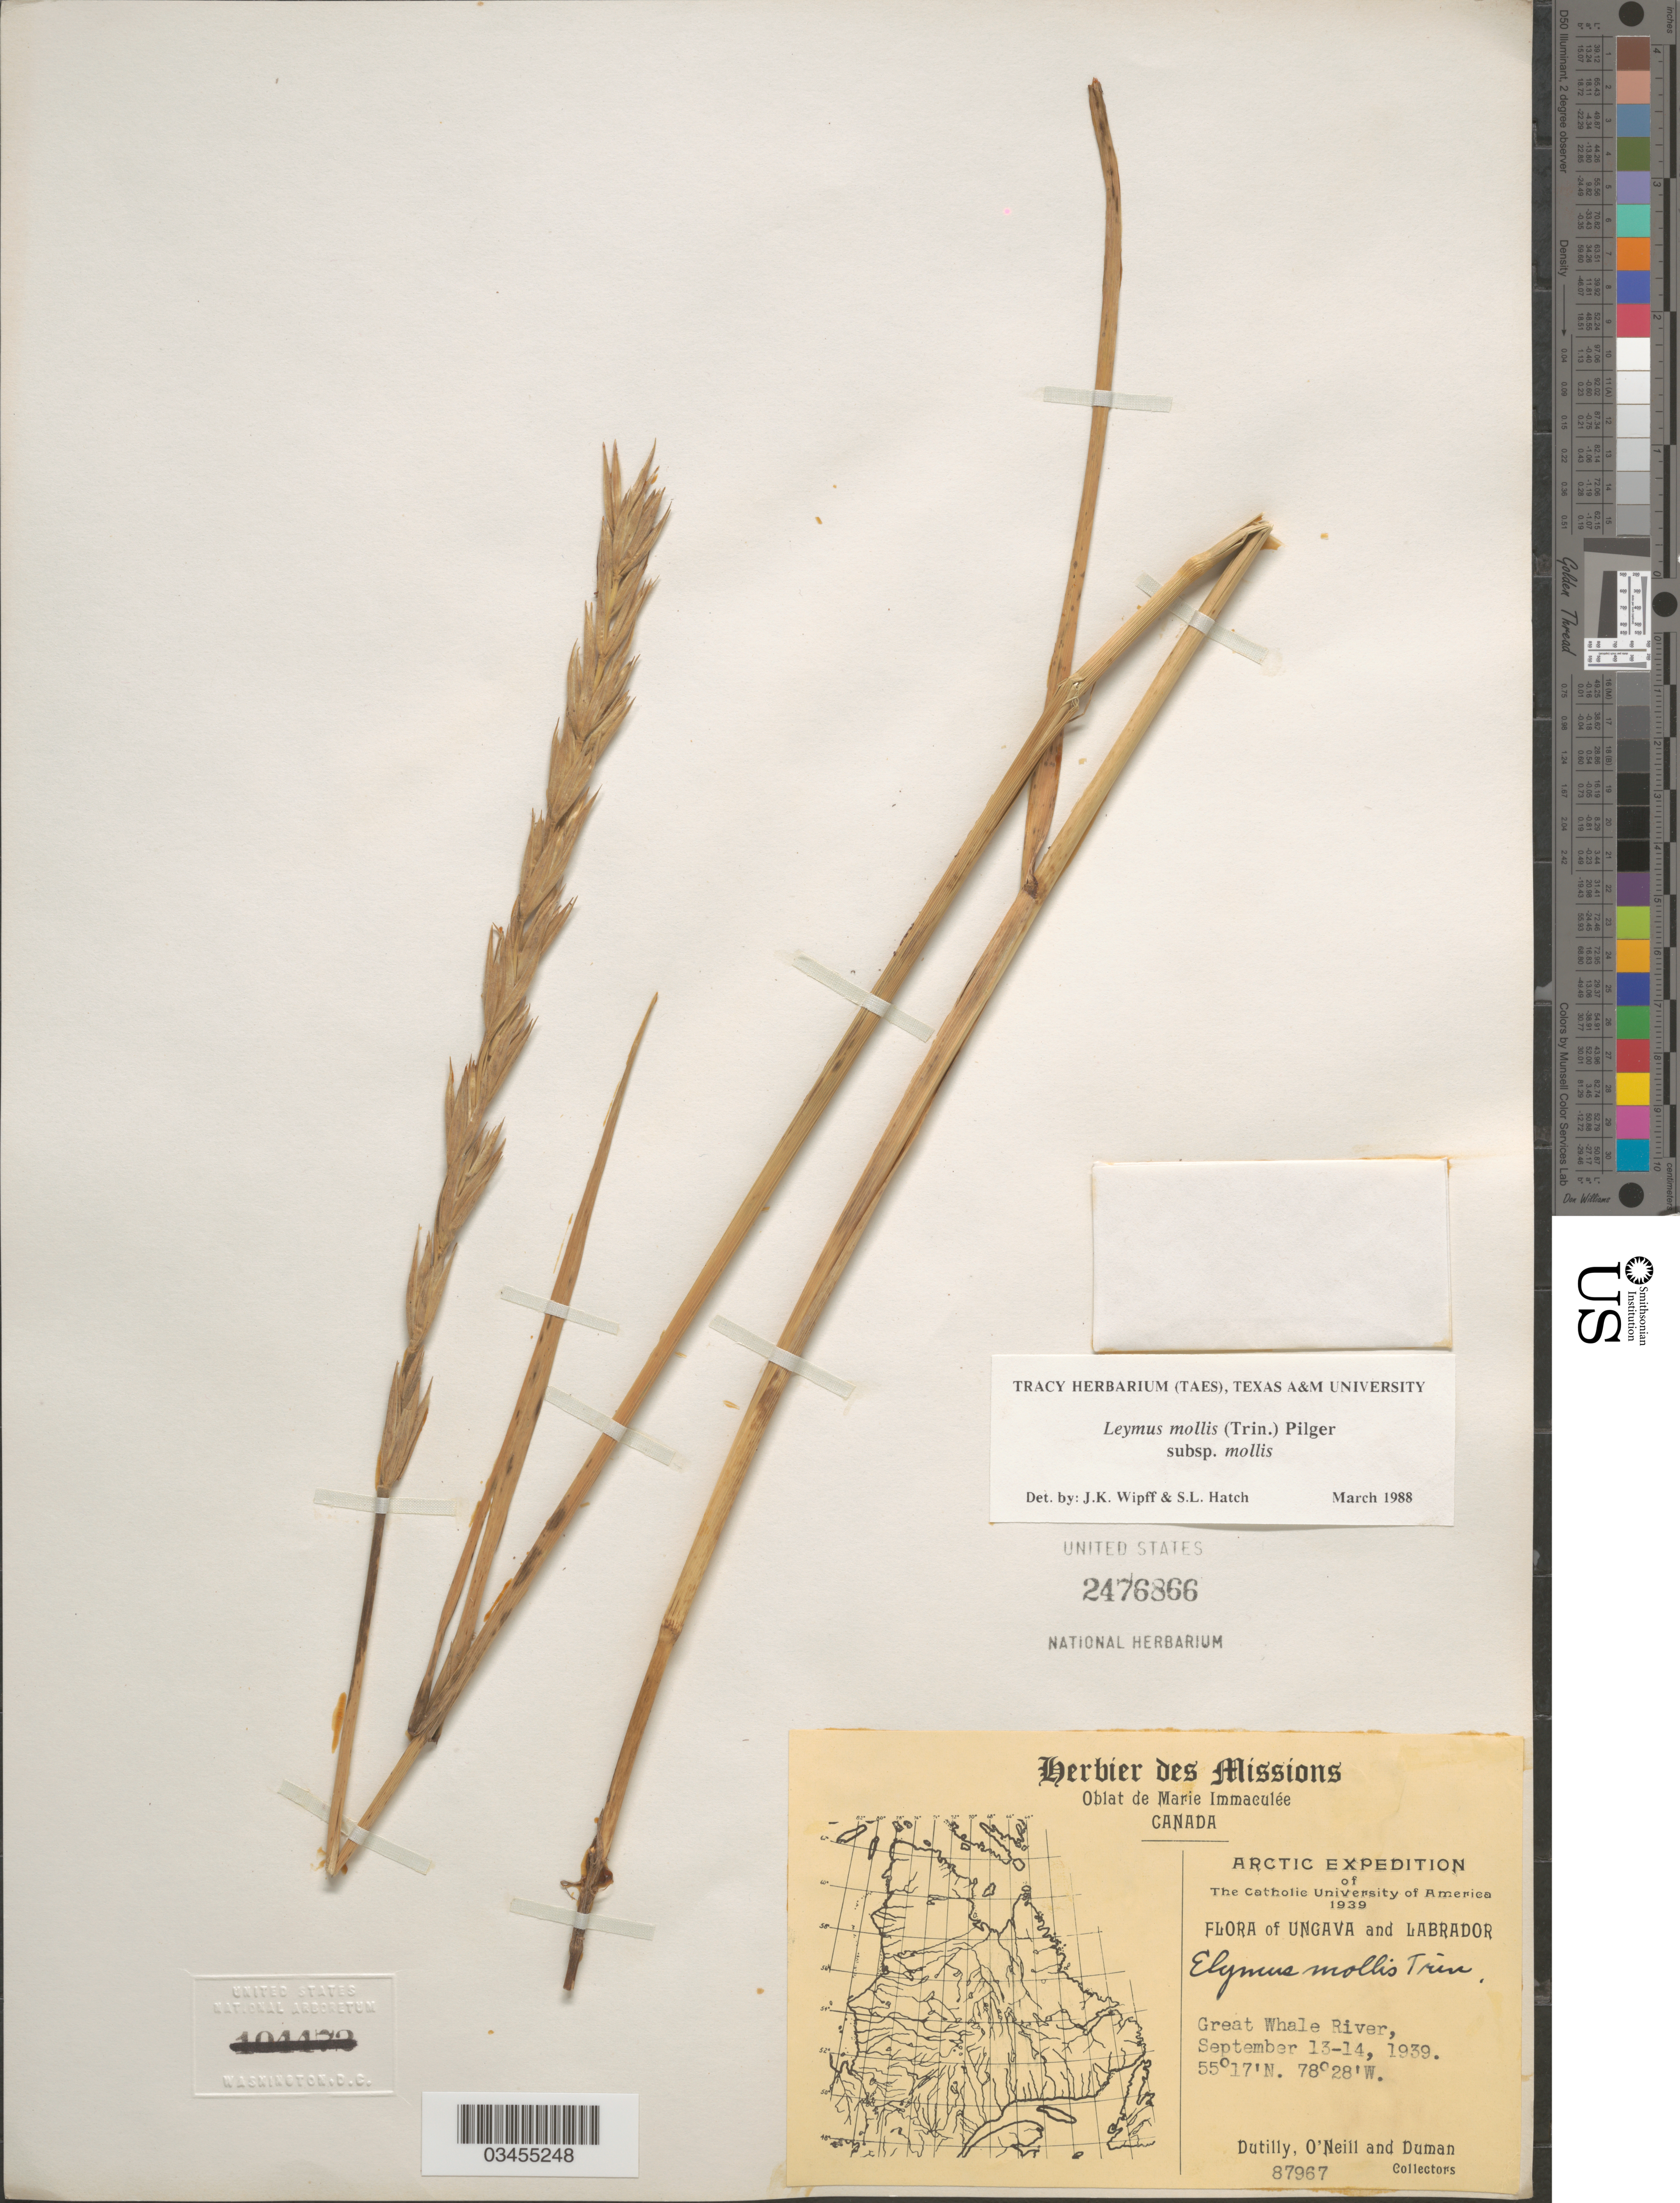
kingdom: Plantae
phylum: Tracheophyta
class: Liliopsida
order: Poales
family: Poaceae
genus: Leymus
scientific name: Leymus mollis subsp. mollis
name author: (Trin.) Pilg.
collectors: -. Dutilly, -. O'Neill & -. Duman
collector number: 87967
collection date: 1939-09-13/1939-09-14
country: Canada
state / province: Newfoundland and Labrador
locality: Arctic Expedition of The Catholic University of America 1939. Ungava and Labrador. Great Whale River.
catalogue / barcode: US 2476866